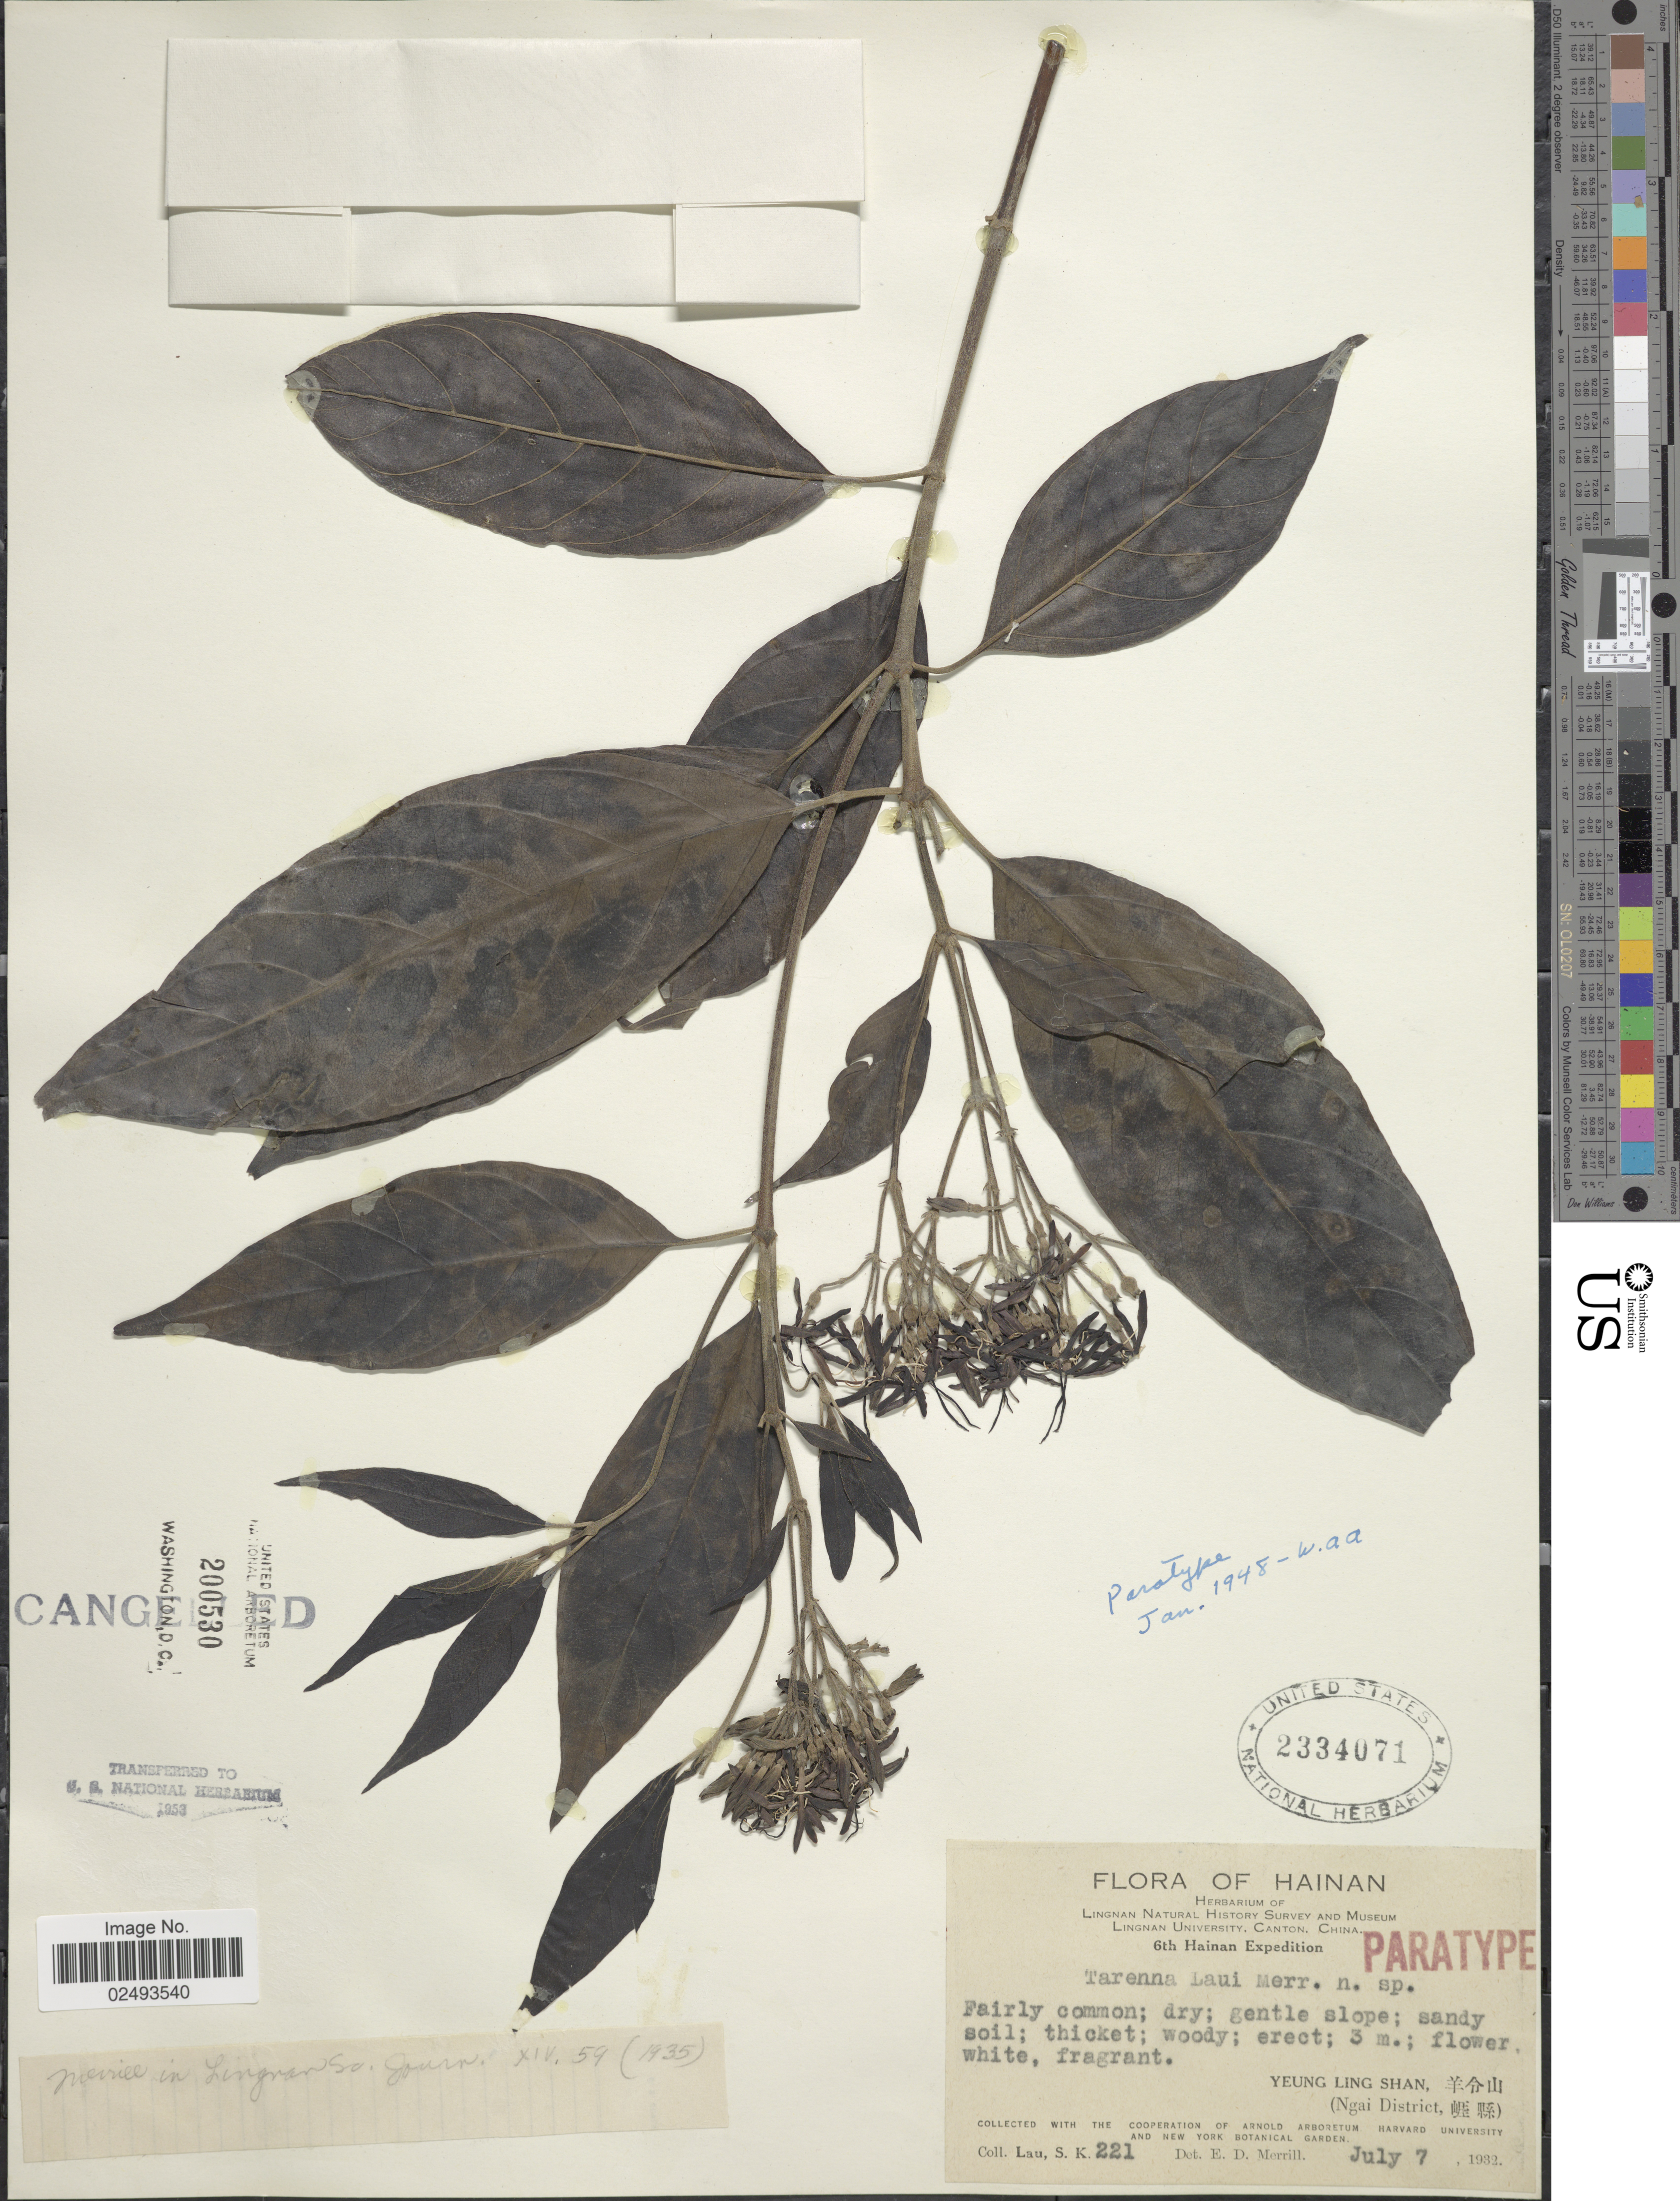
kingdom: Plantae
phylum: Tracheophyta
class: Magnoliopsida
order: Gentianales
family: Rubiaceae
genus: Tarenna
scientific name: Tarenna laui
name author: Merr.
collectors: S. K. Lau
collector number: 221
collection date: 1932-07-07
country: China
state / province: Hainan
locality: Yeung Ling Shan (Ngai District)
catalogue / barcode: US 2334071